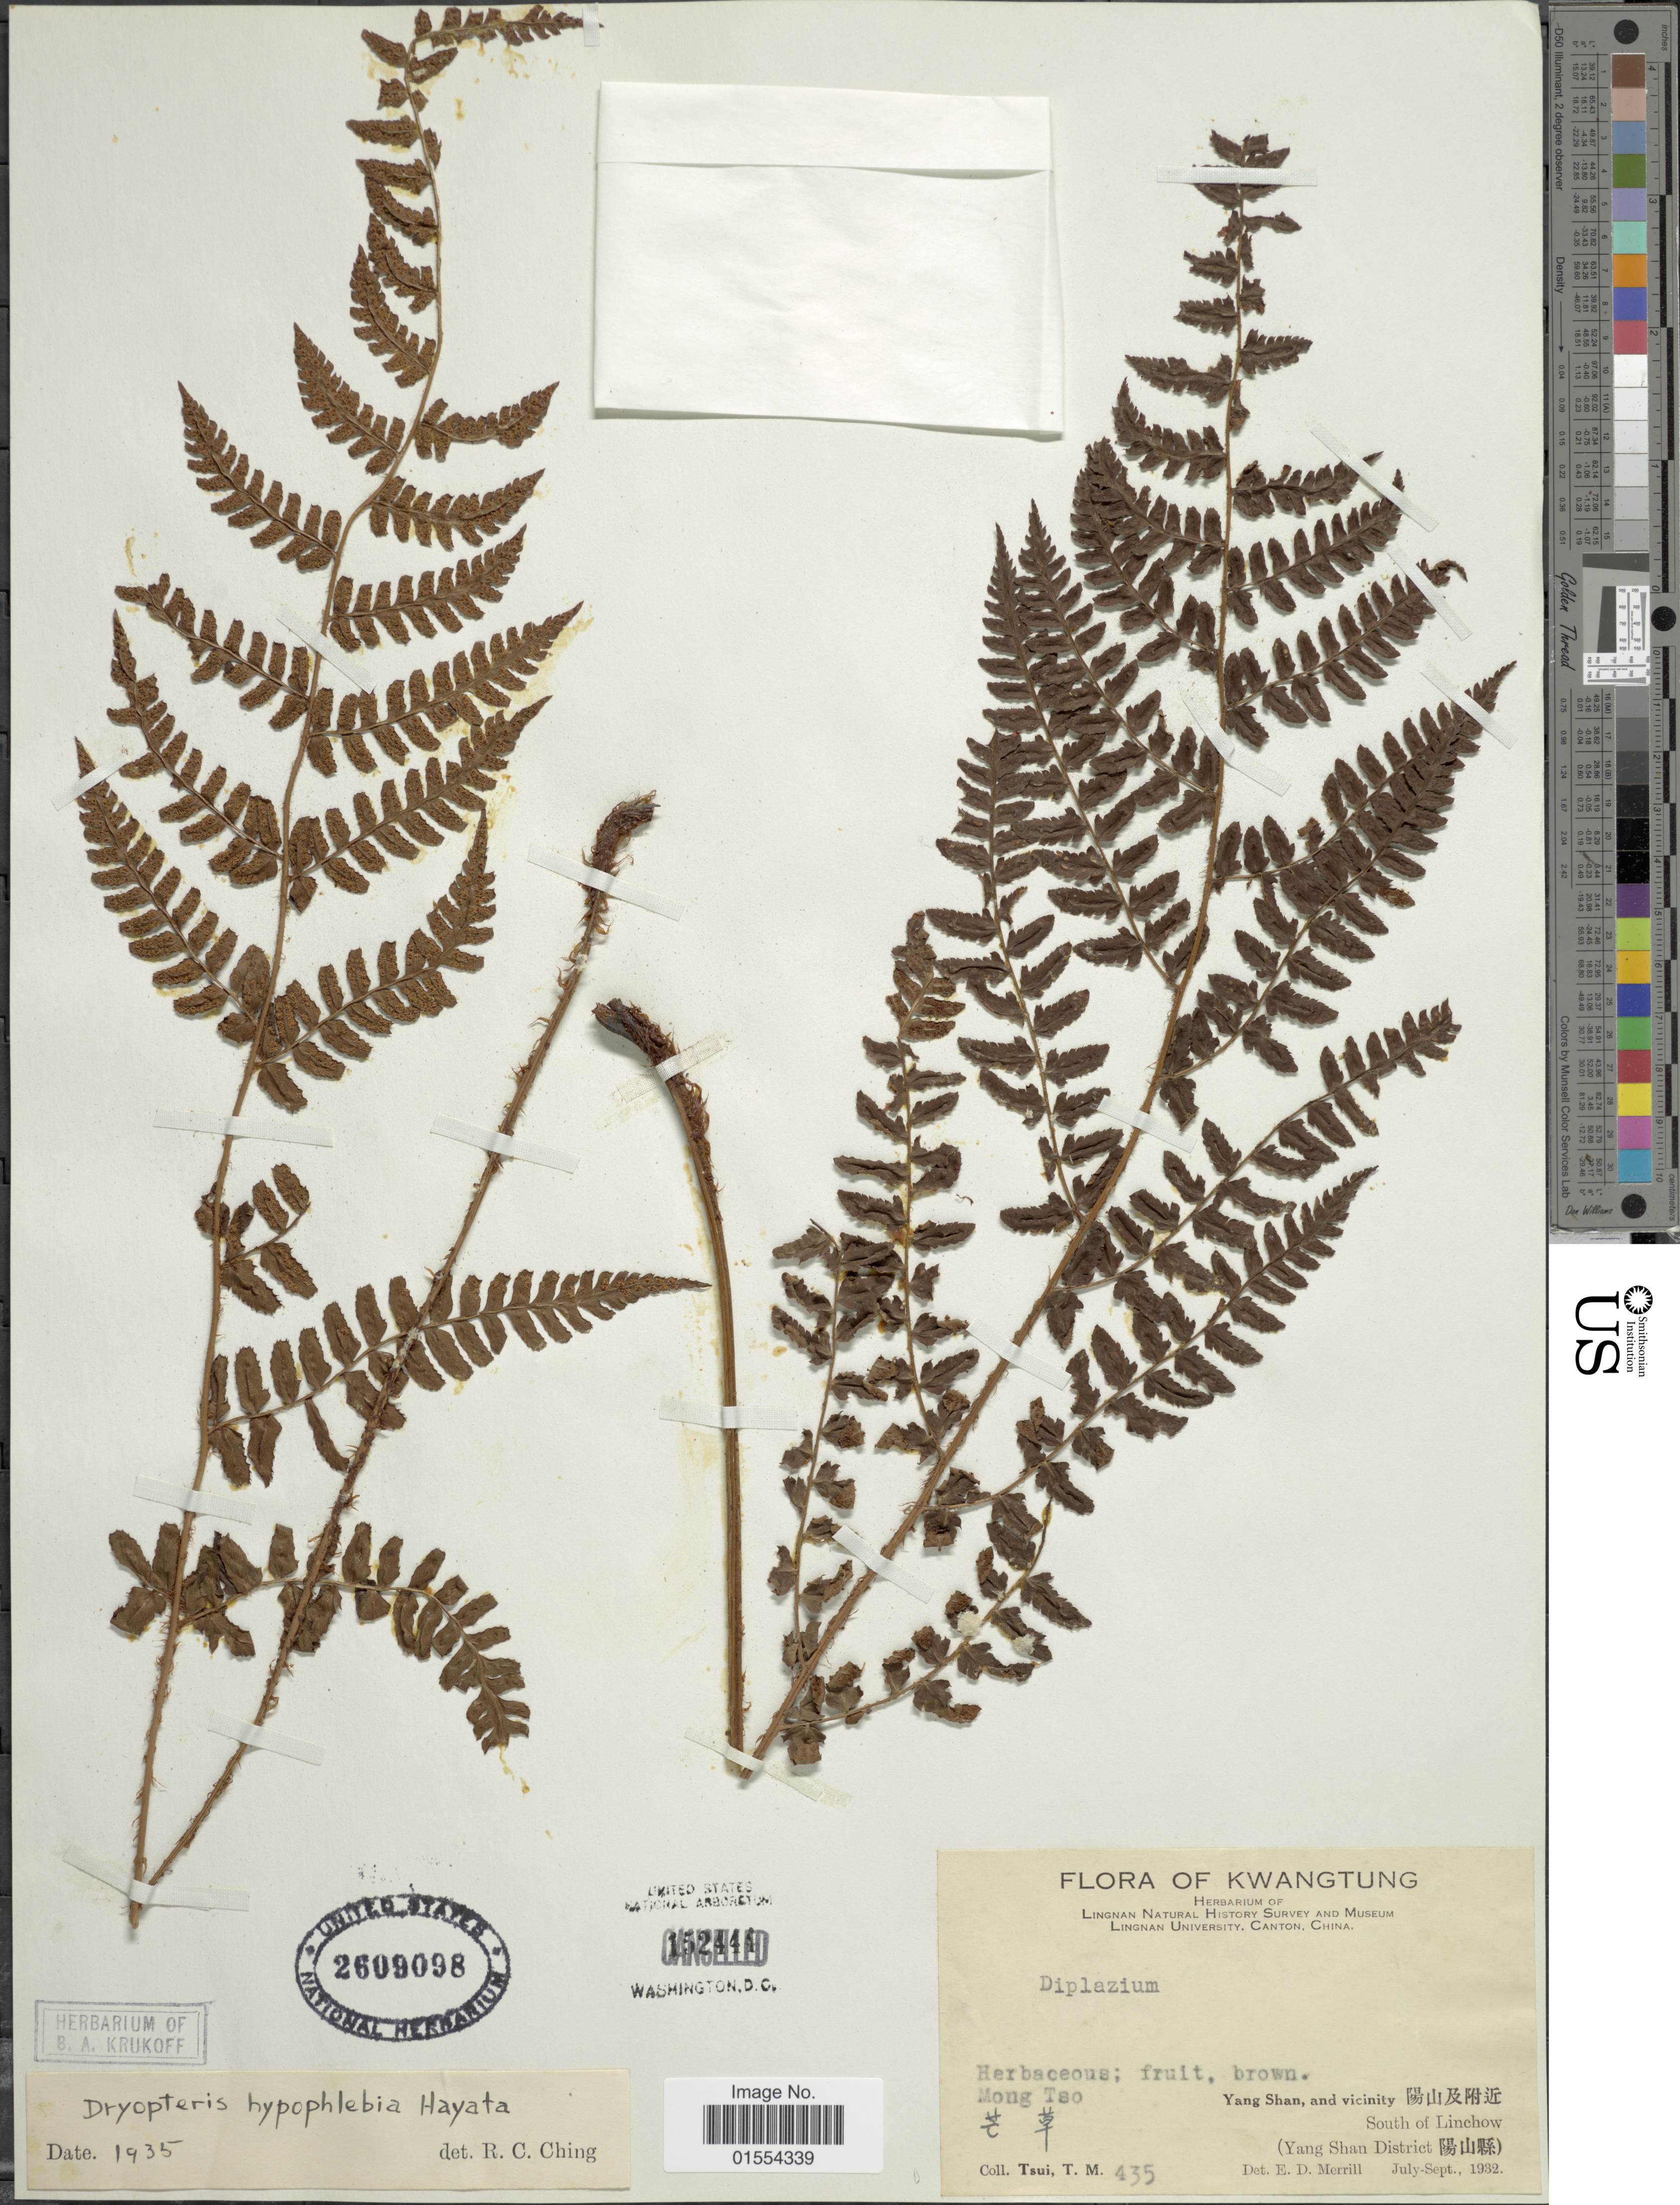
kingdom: Plantae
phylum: Tracheophyta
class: Polypodiopsida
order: Polypodiales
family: Dryopteridaceae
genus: Dryopteris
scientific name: Dryopteris hypophlebia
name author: Hayata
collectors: T. Tsui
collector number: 435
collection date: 1932-07/1932-09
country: China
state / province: Guangdong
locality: Kwangtung, Yang Shan, and vicinity X, south of Linchow, (Yang Shan District X).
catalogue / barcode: US 2609098